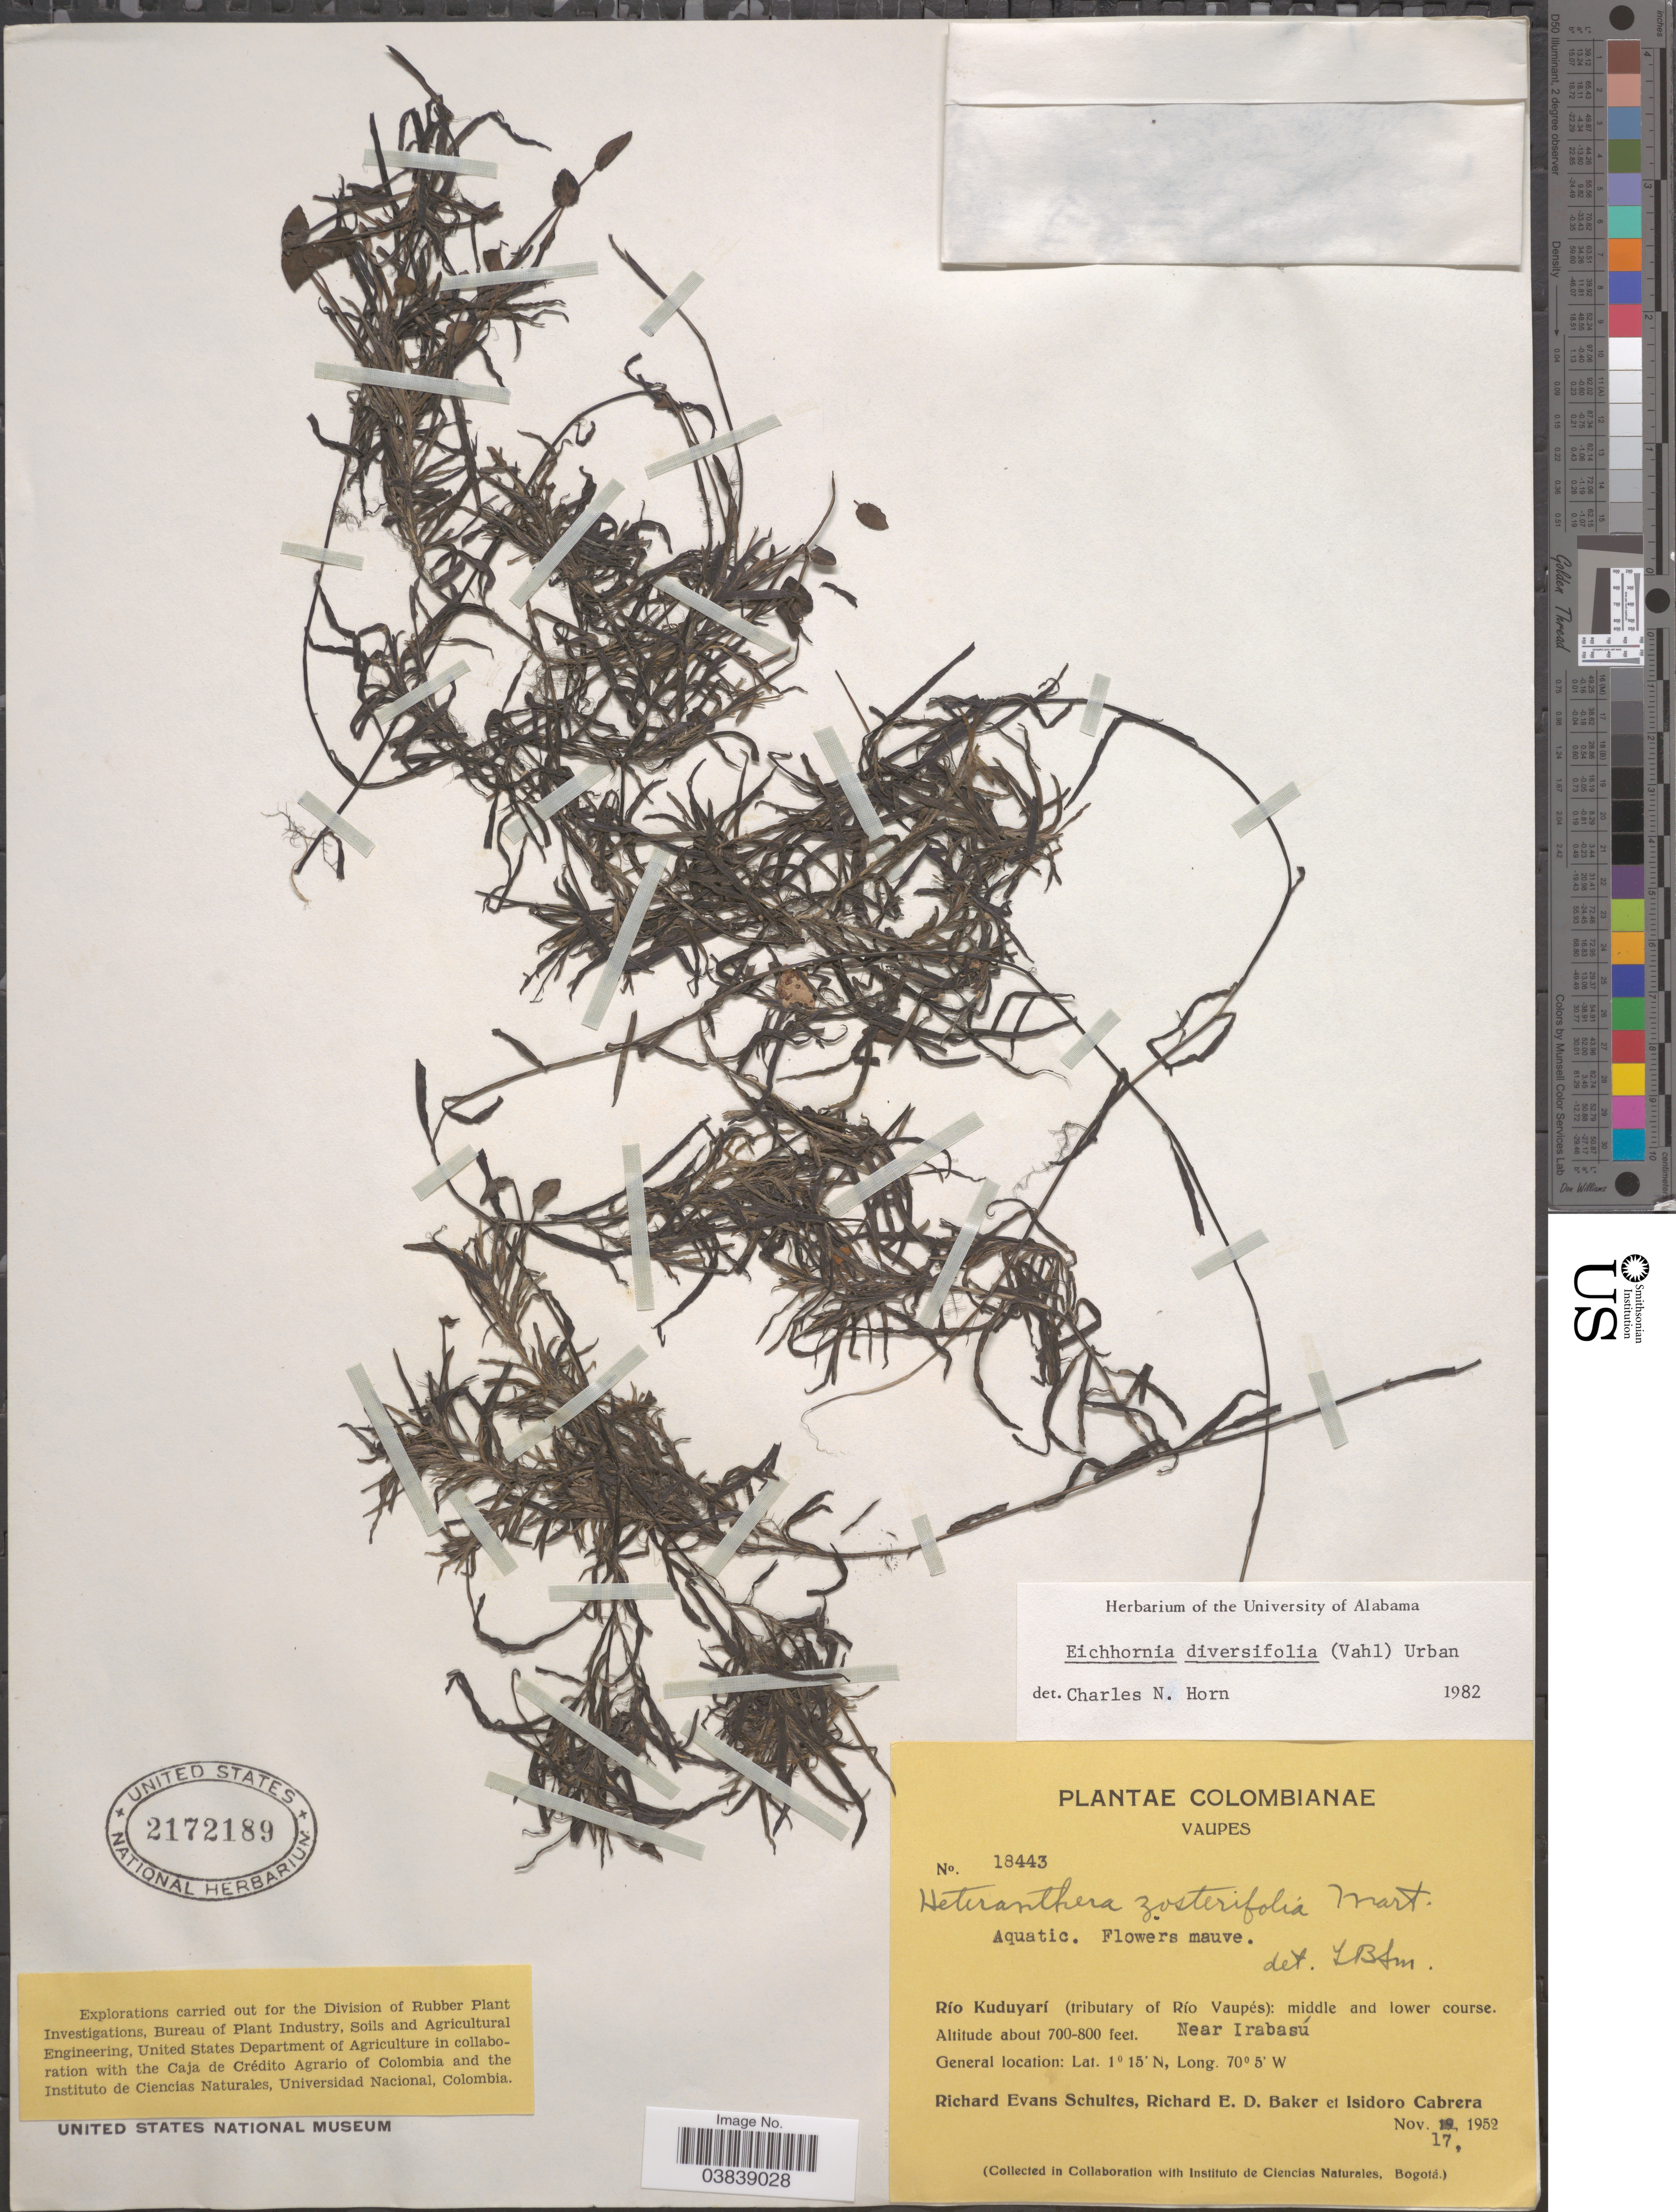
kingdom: Plantae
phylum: Tracheophyta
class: Liliopsida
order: Commelinales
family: Pontederiaceae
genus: Eichhornia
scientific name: Eichhornia diversifolia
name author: (Vahl) Urb.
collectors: R. E. Schultes, R. E. D. Baker & I. Cabrera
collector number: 18443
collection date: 1952-11-17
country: Colombia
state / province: Vaupés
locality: Río Kuduyarí (tributary of Río Vaupés): middle and lower course. Near Irabasú.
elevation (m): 213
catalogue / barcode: US 2172189